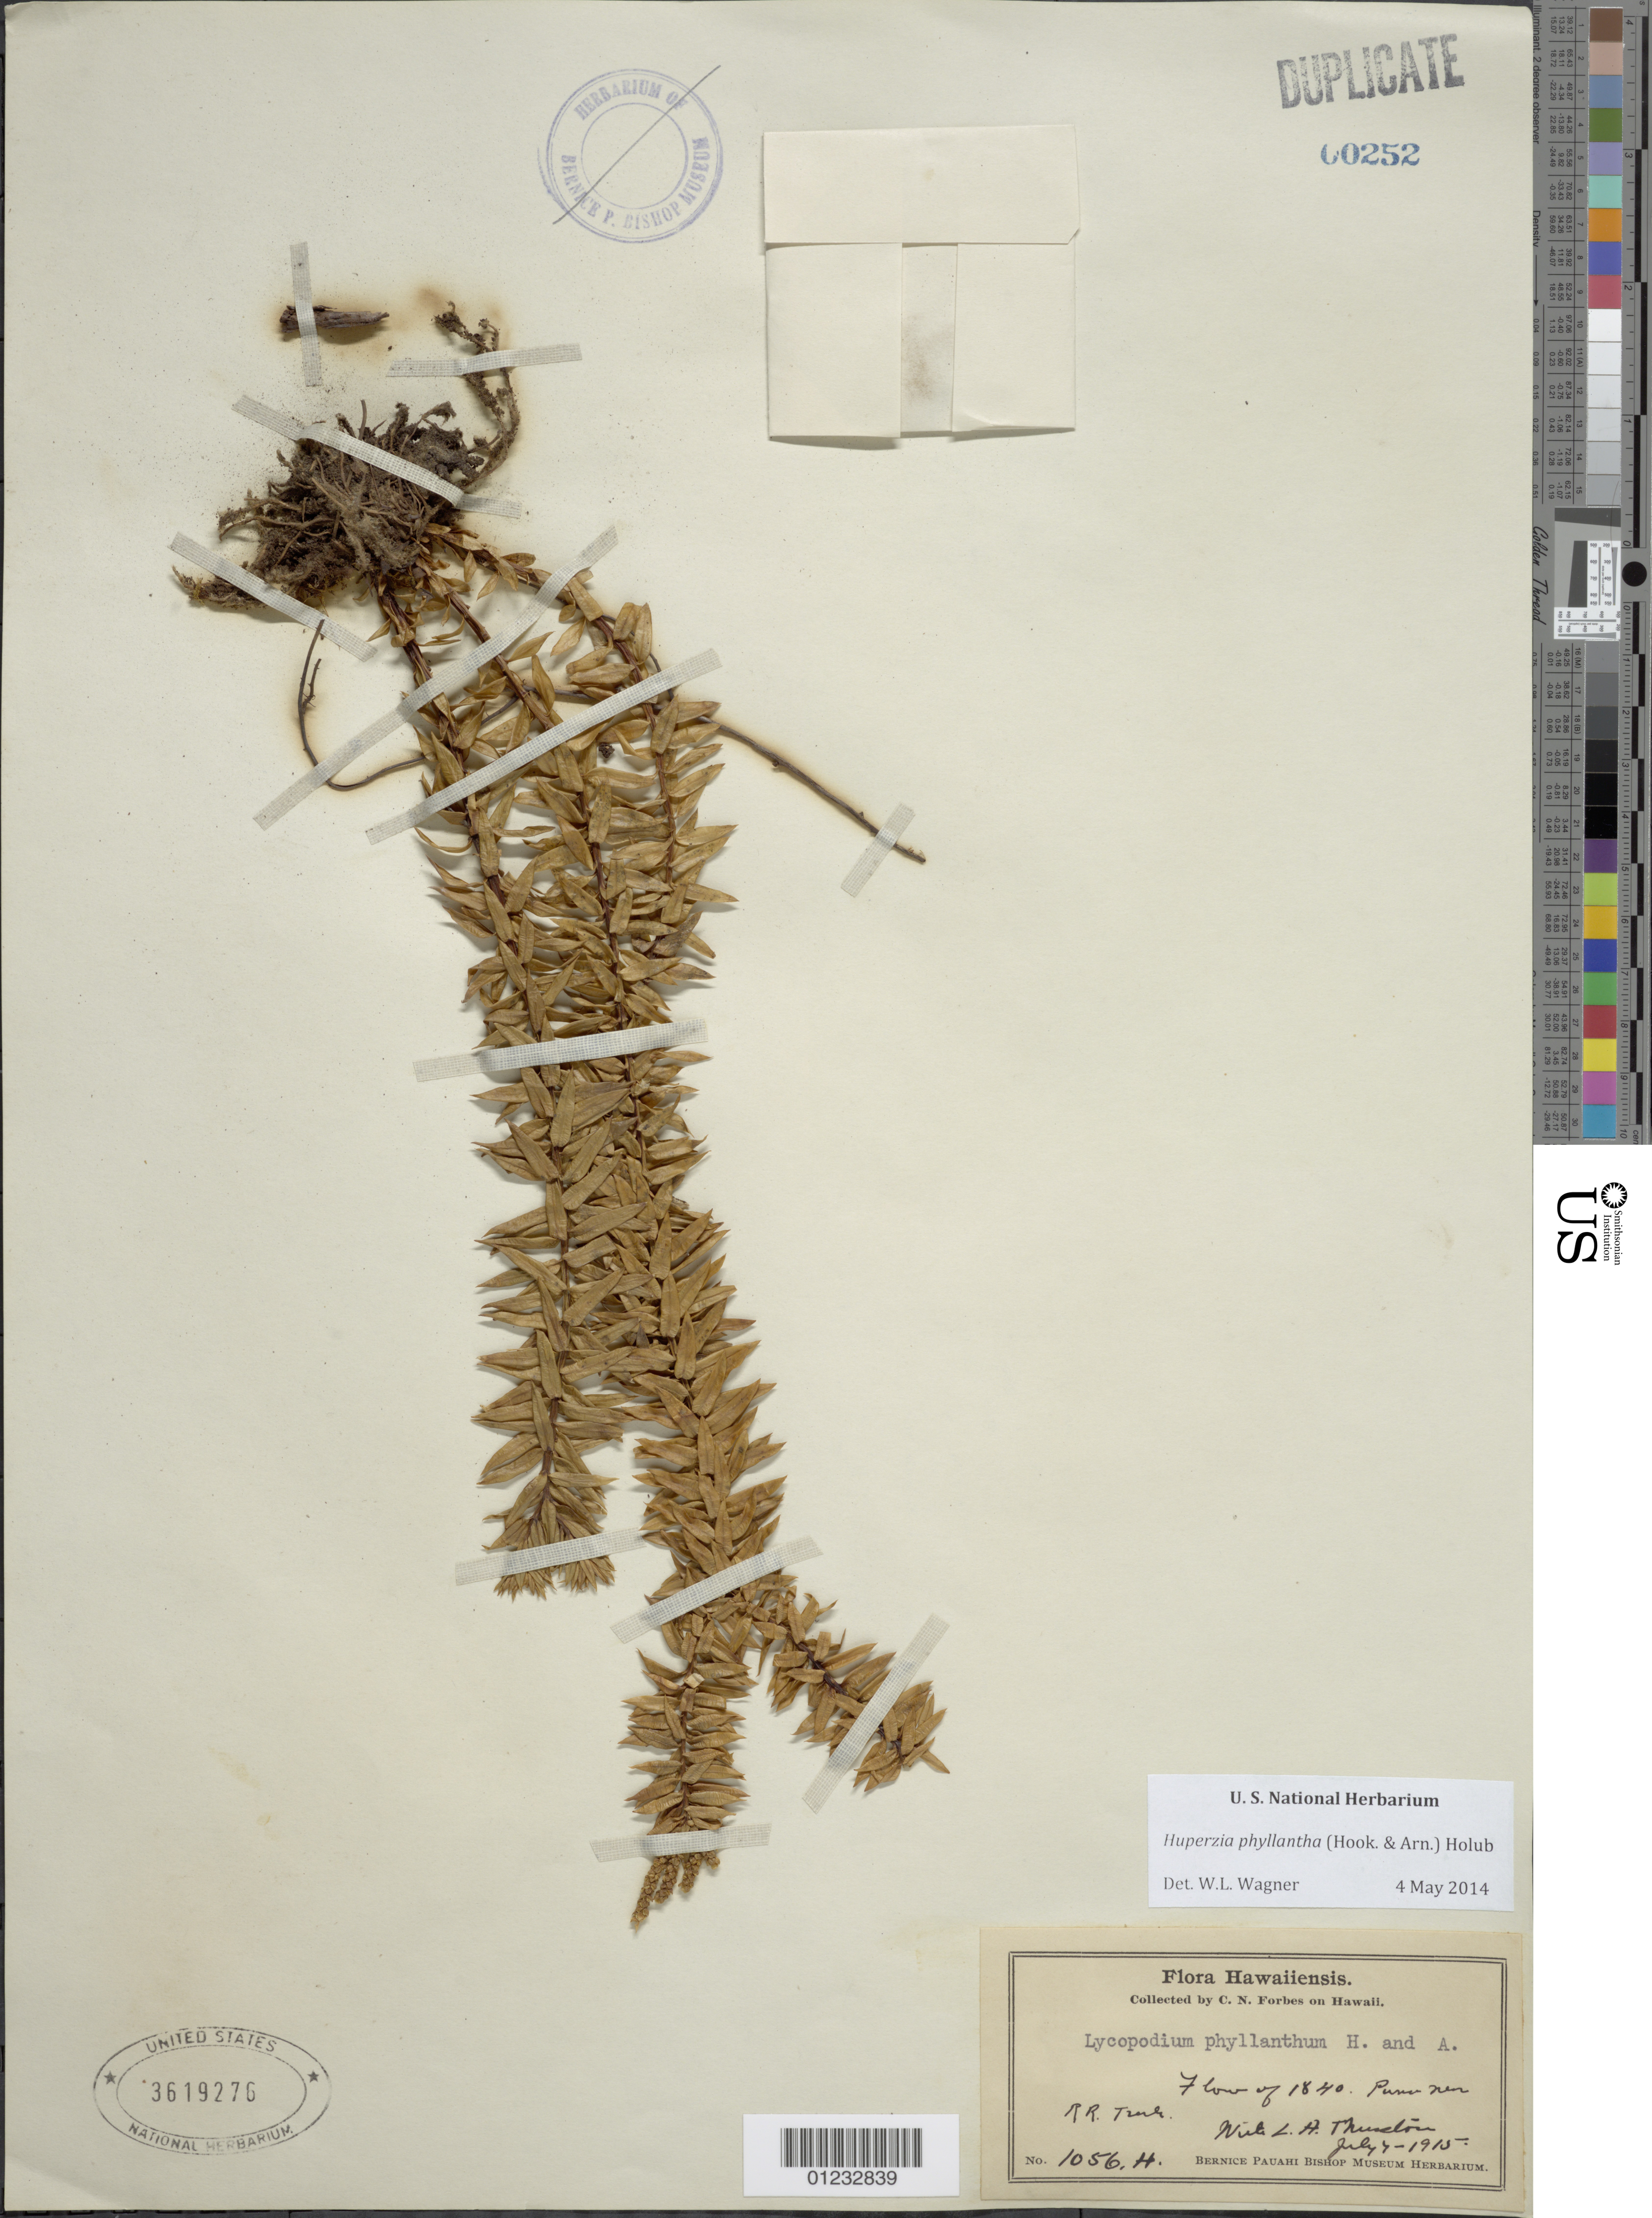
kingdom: Plantae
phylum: Tracheophyta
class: Lycopodiopsida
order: Lycopodiales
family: Lycopodiaceae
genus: Phlegmariurus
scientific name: Phlegmariurus phyllanthus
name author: (Hook. & Arn.) R.D. Dixit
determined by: Field, A. R.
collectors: C. N. Forbes & L. Thurston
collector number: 1056.H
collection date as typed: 7 Jul 1915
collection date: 1915-07-07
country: United States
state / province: Hawaii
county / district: Hawaii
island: Hawaii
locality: Flow of 1840, Puna, Near RR track.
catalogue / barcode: US 3619276